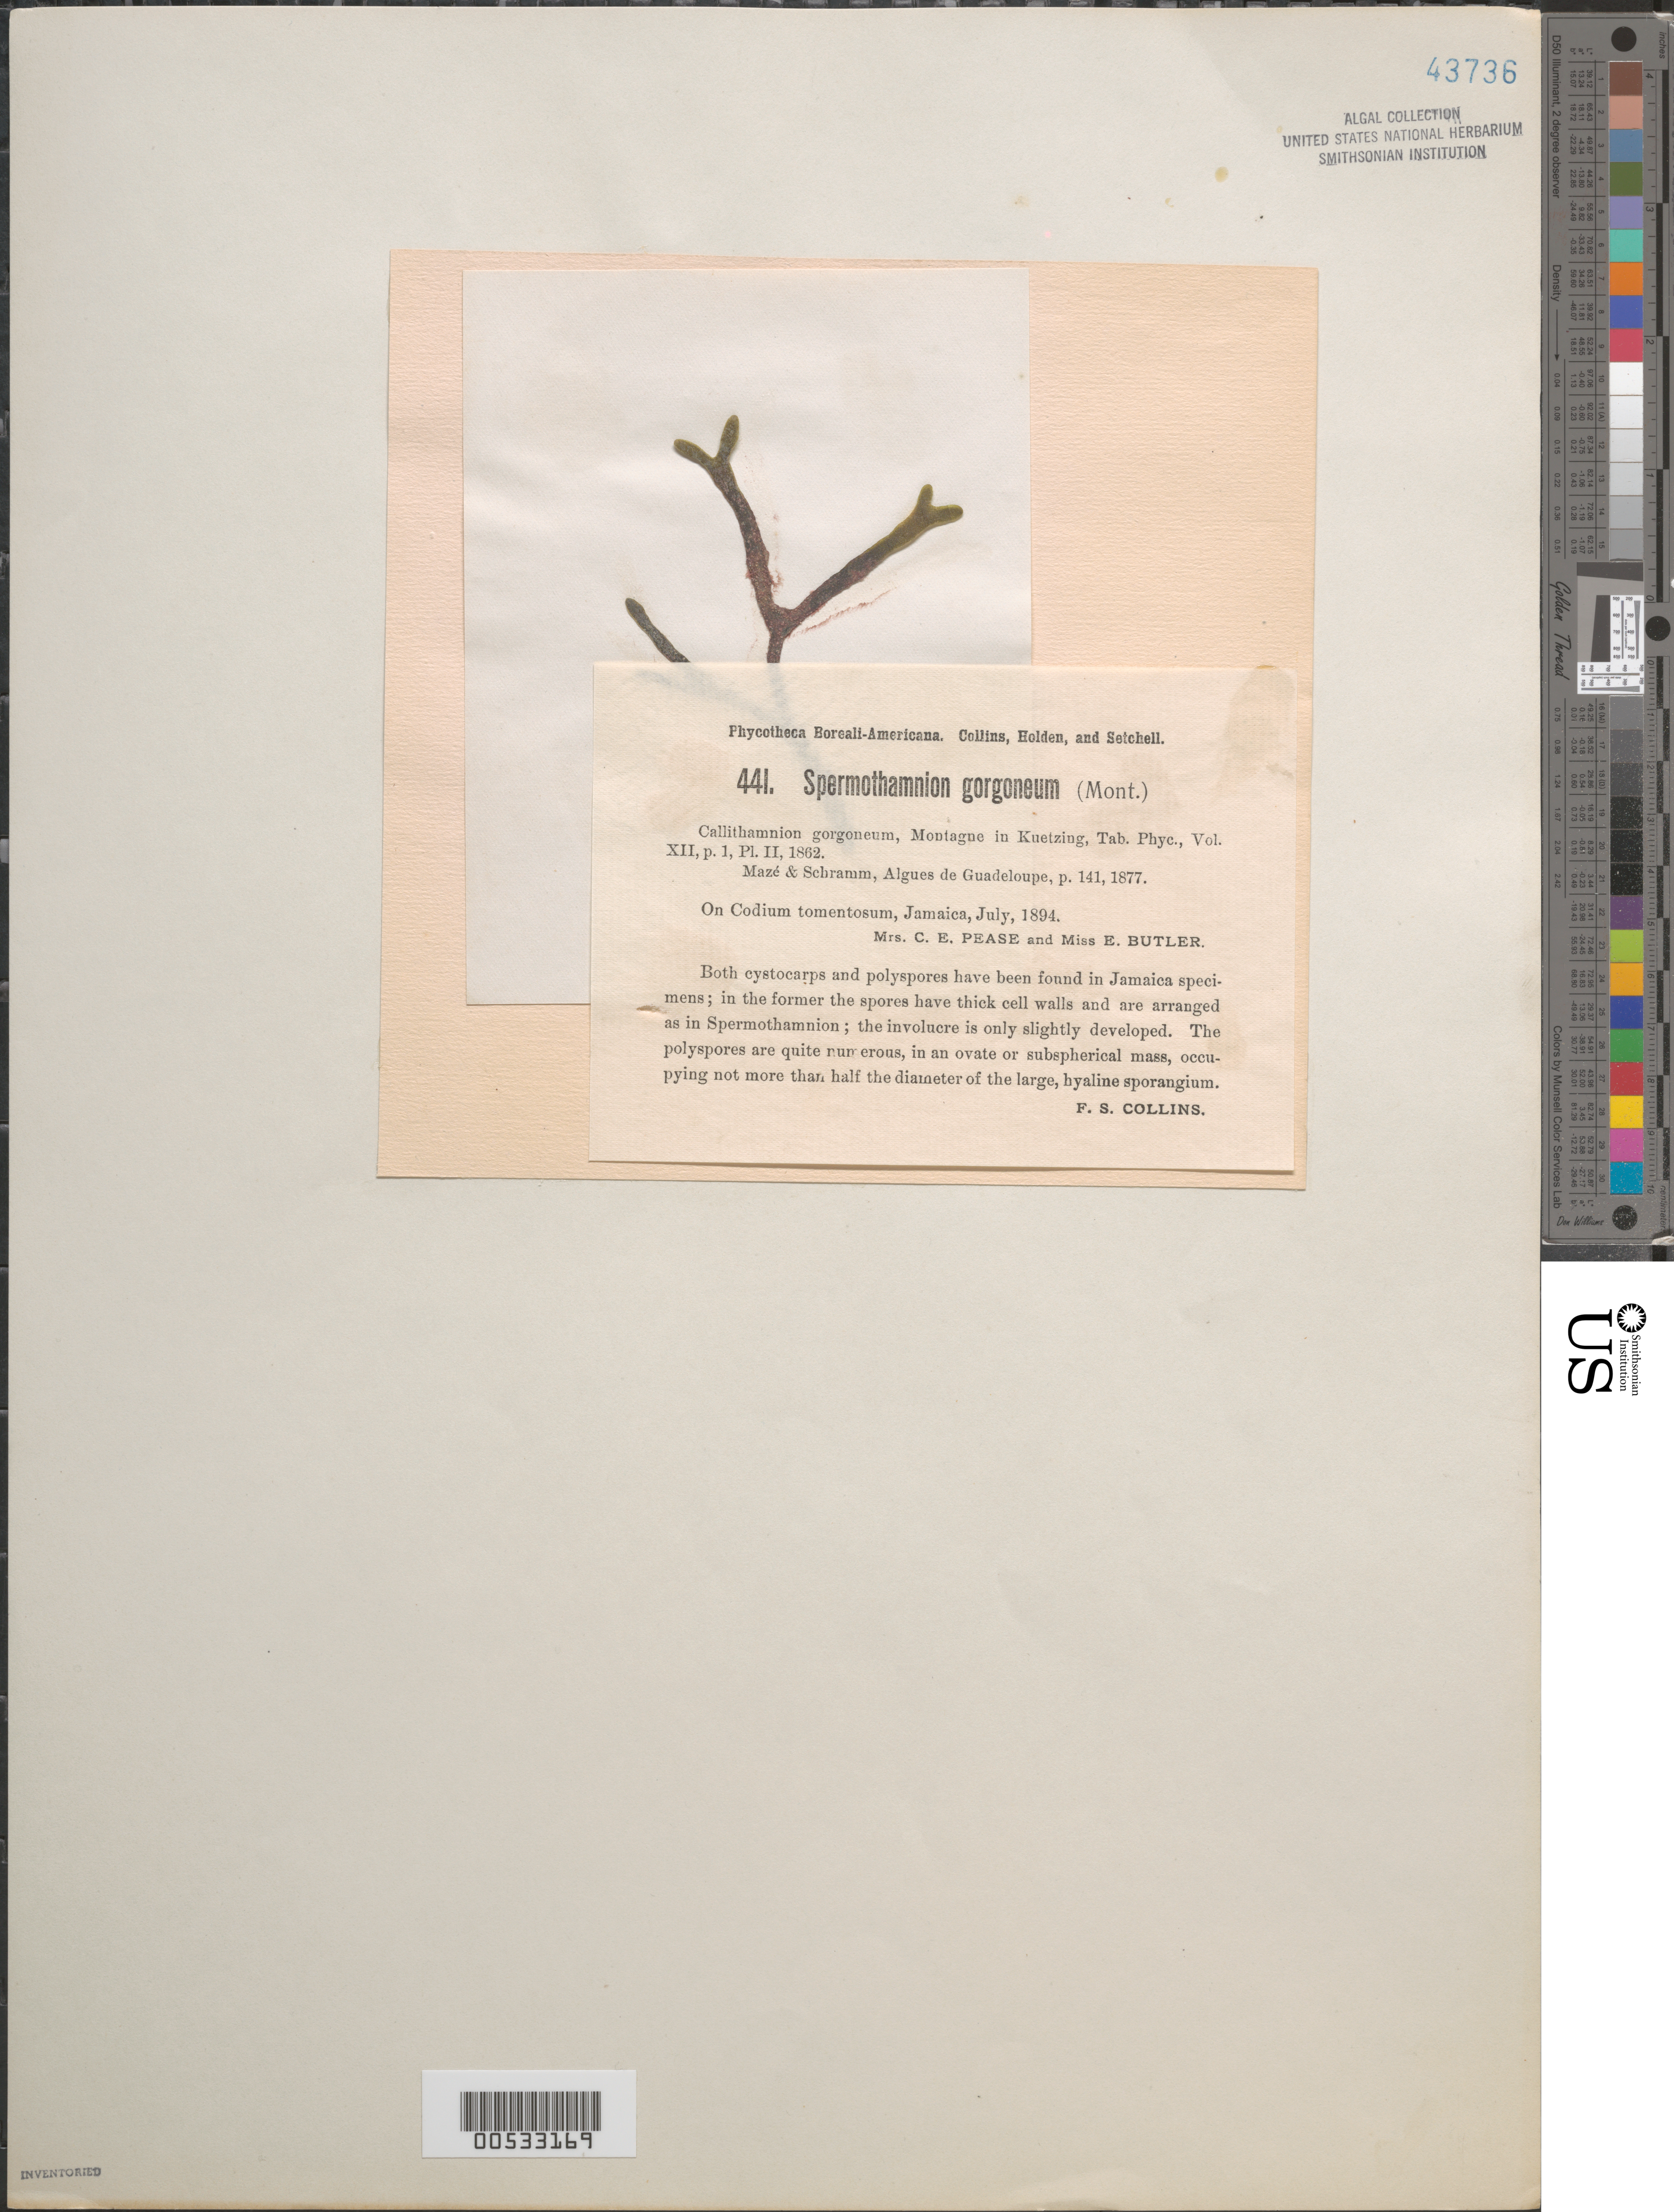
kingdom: Plantae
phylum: Rhodophyta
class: Florideophyceae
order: Ceramiales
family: Wrangeliaceae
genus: Tiffaniella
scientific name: Tiffaniella gorgonea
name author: (Montagne) Doty & Menez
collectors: C. Pease & E. Butler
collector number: PB-A 441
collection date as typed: Jul 1894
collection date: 1894-07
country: Jamaica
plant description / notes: Collins, Holden & Setchell, Phycotheca Boreali-Americana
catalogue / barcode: US 43736